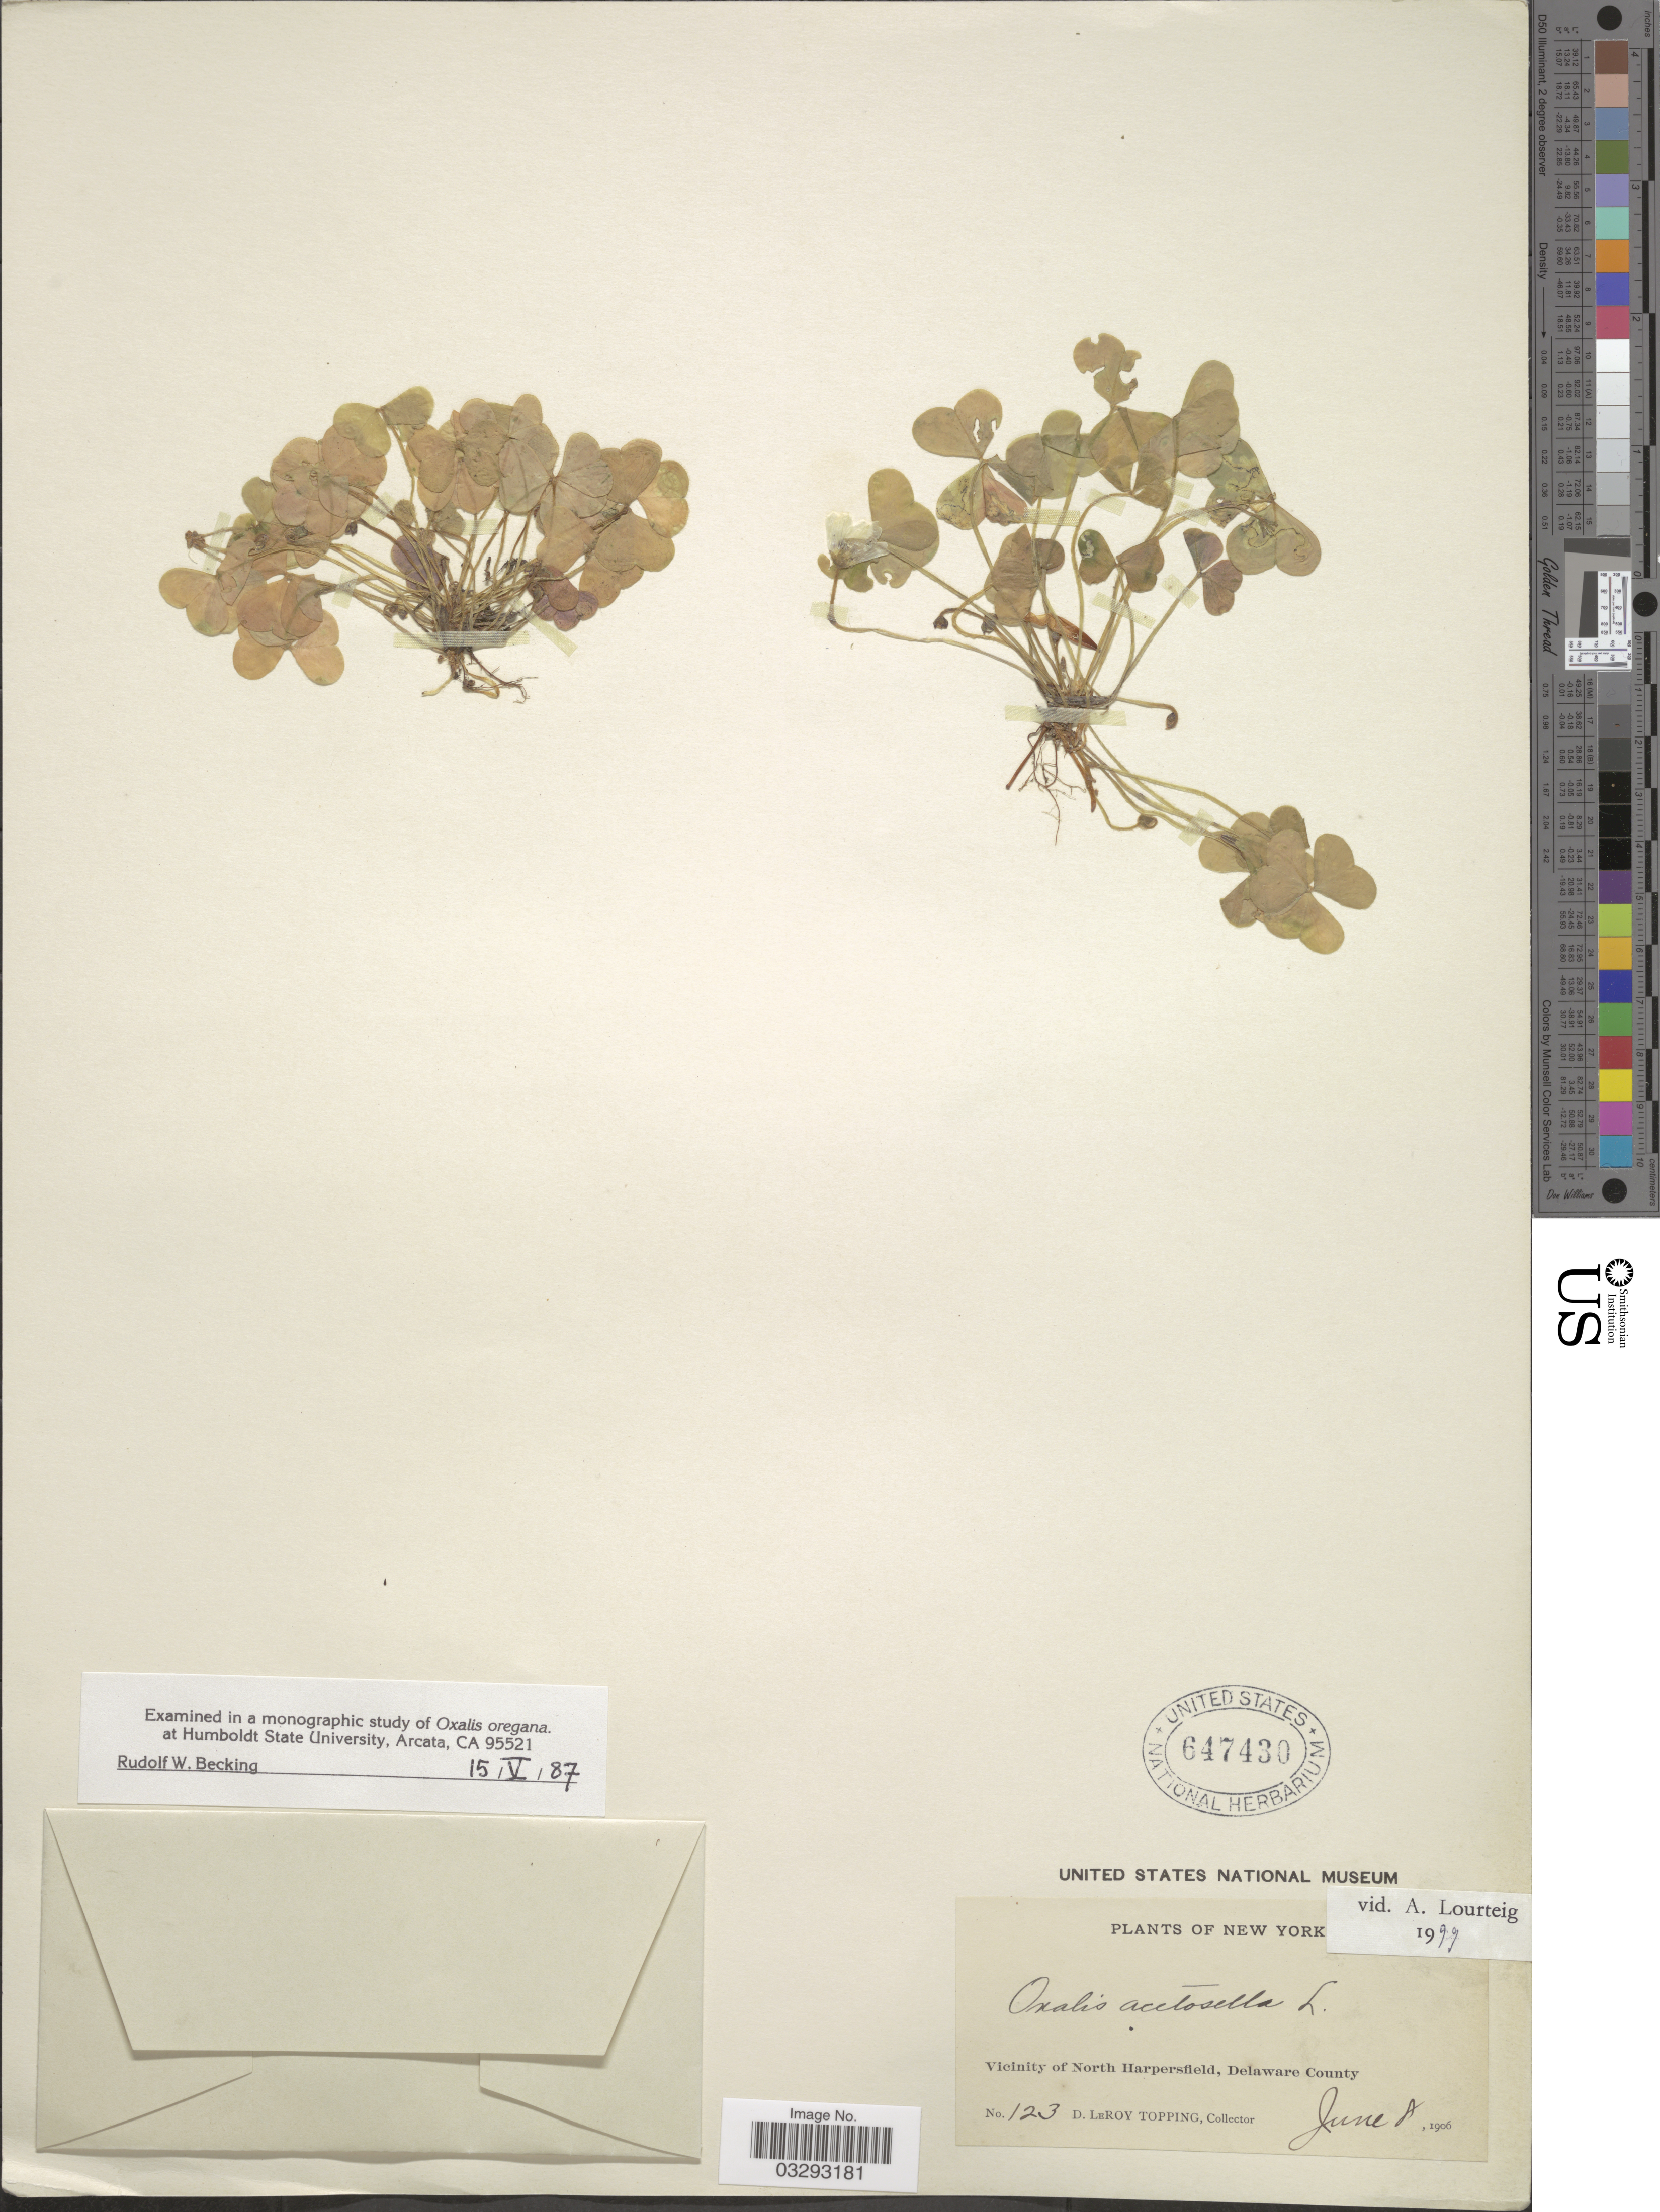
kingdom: Plantae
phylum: Tracheophyta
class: Magnoliopsida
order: Oxalidales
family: Oxalidaceae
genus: Oxalis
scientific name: Oxalis acetosella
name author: L.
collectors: D. L. Topping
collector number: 123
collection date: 1906-06-08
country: United States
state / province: New York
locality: Vicinity of North Harpersfield, Delaware County.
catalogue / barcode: US 647430